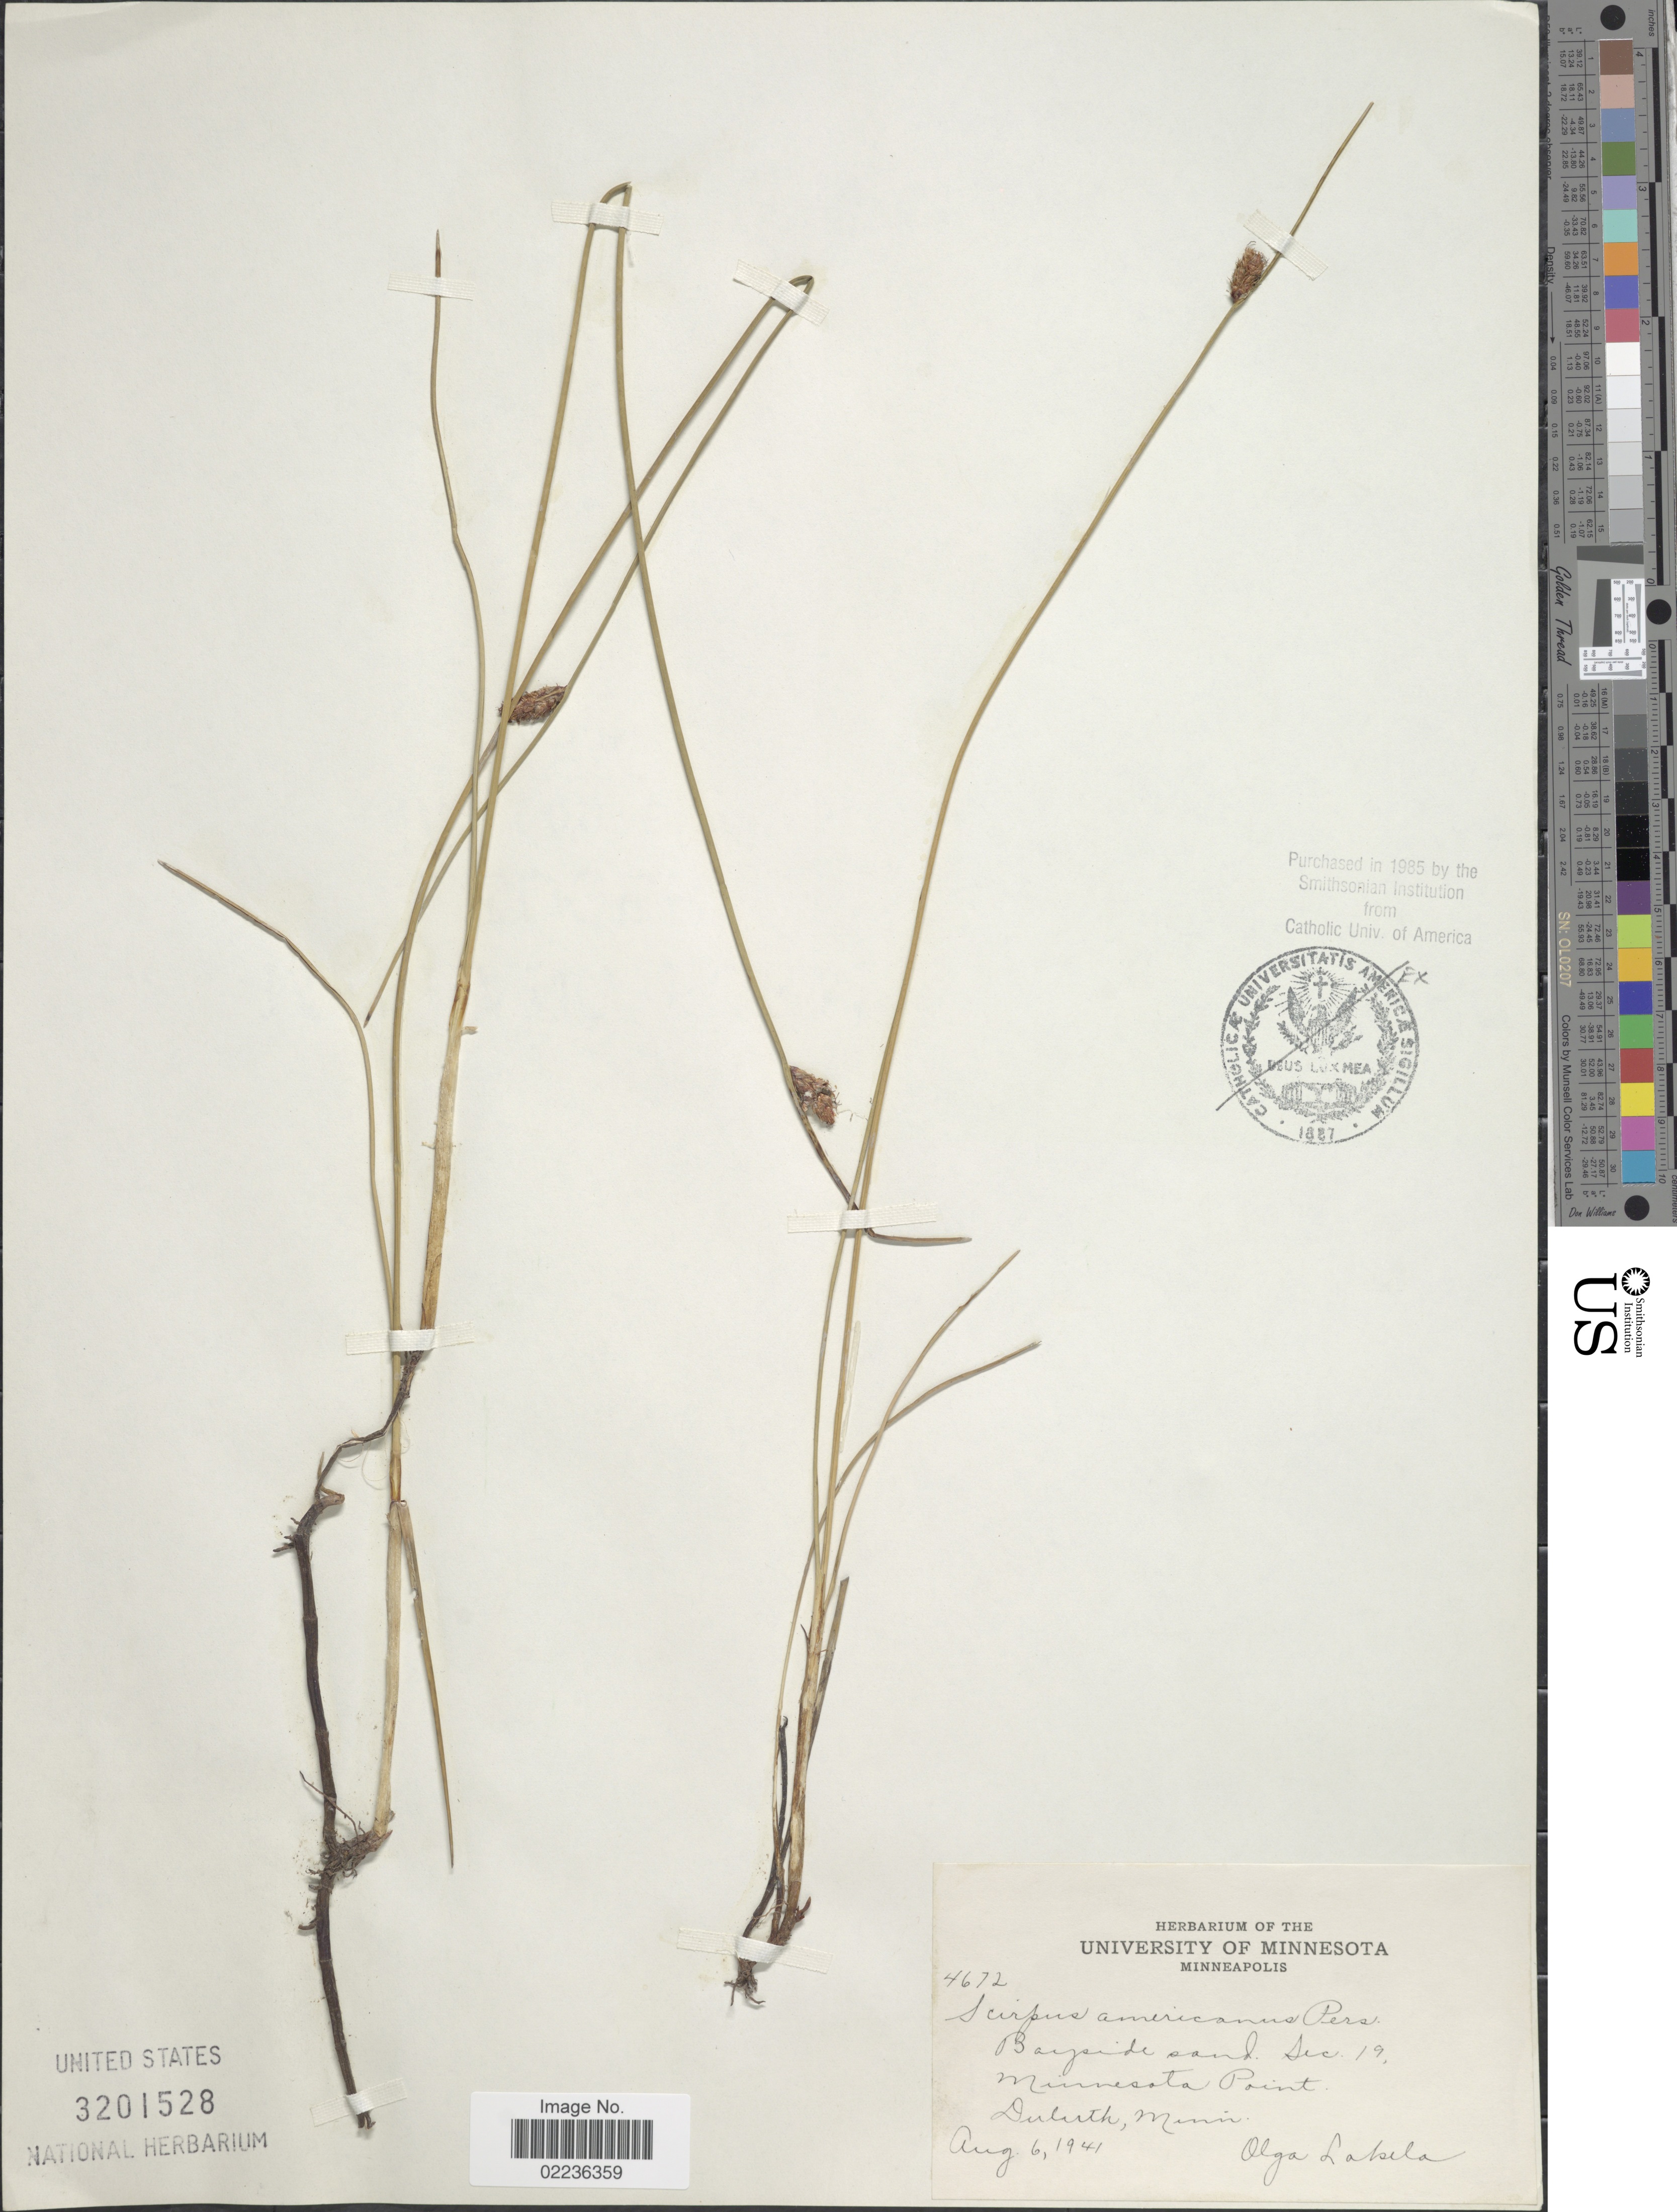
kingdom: Plantae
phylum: Tracheophyta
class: Liliopsida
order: Poales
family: Cyperaceae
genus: Schoenoplectus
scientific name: Schoenoplectus pungens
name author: (Vahl) Palla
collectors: O. K. Lakela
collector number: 4672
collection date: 1941-08-06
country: United States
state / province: Minnesota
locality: Bayside sand, sec. 19, Minnesota Point, Duluth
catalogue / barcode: US 3201528